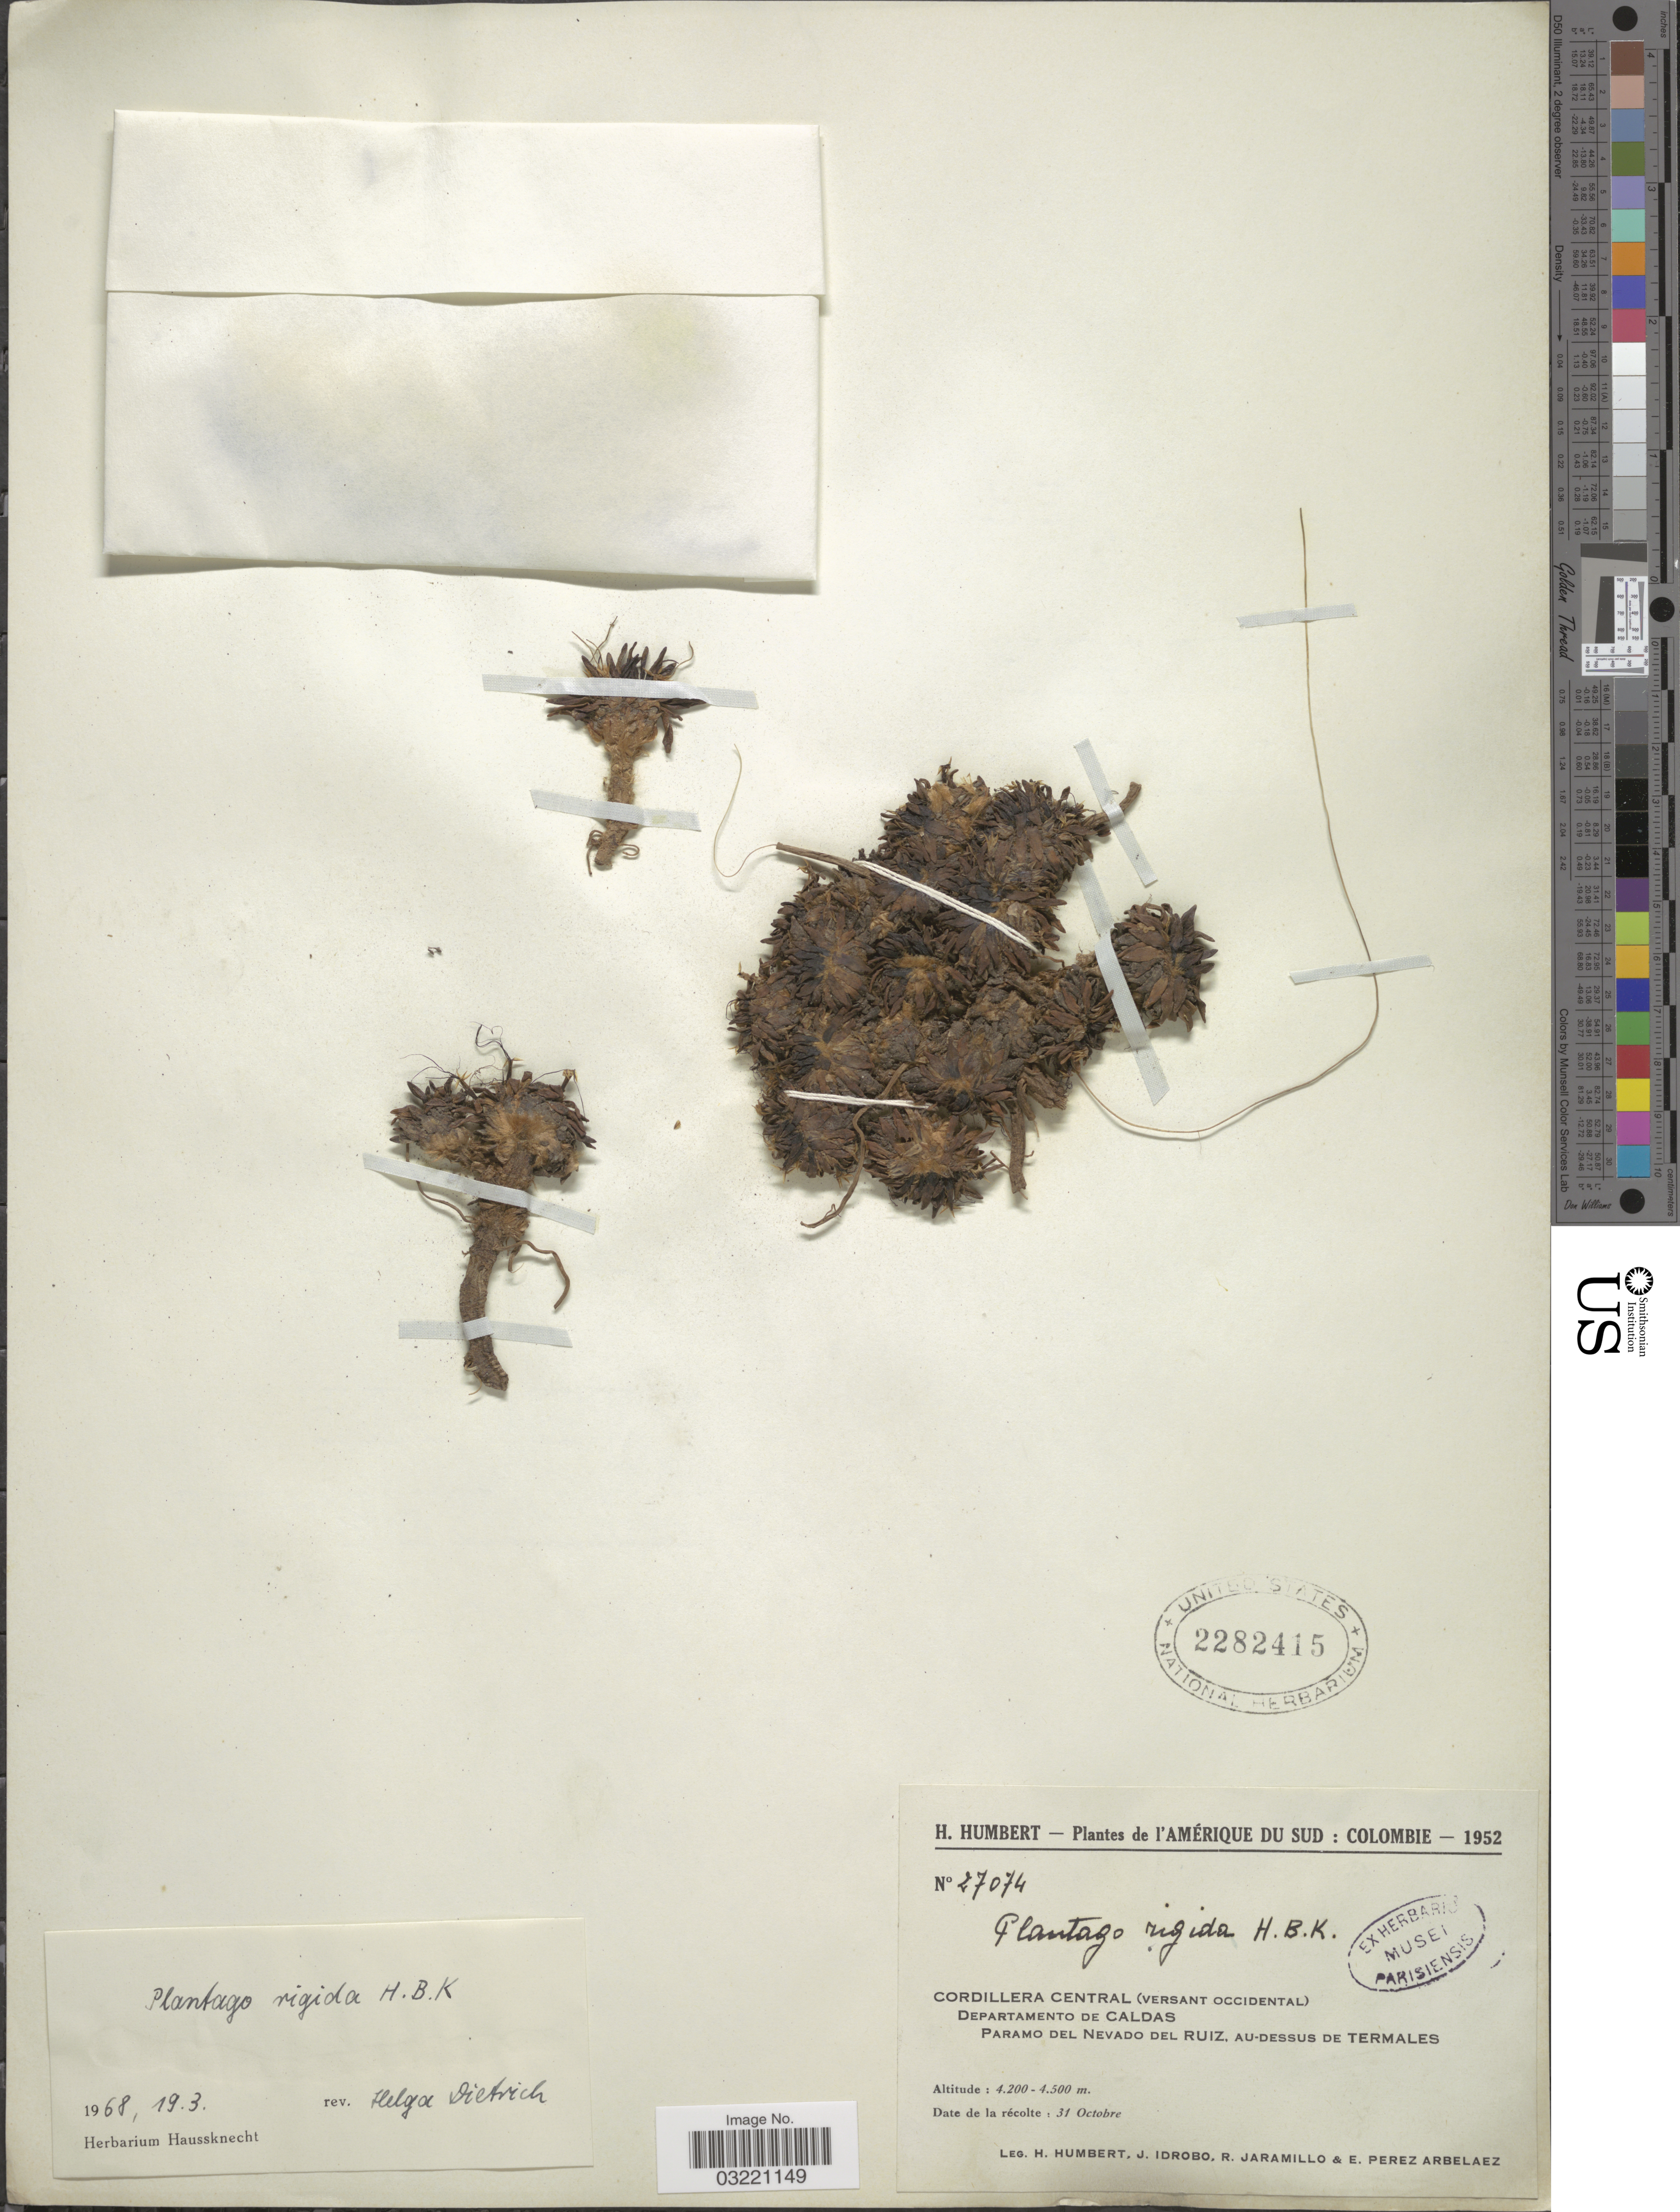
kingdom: Plantae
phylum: Tracheophyta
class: Magnoliopsida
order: Lamiales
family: Plantaginaceae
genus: Plantago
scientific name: Plantago rigida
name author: Kunth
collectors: H. Humbert, J. M. Idrobo, R. Jaramillo & E. Pérez Arbeláez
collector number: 27074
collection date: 1952-10-31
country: Colombia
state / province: Caldas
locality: Cordillera Central (versant occidental), Departamento de Caldas. Paramo del Nevado del Ruiz, au-dessus de Termales.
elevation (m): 4200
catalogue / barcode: US 2282415